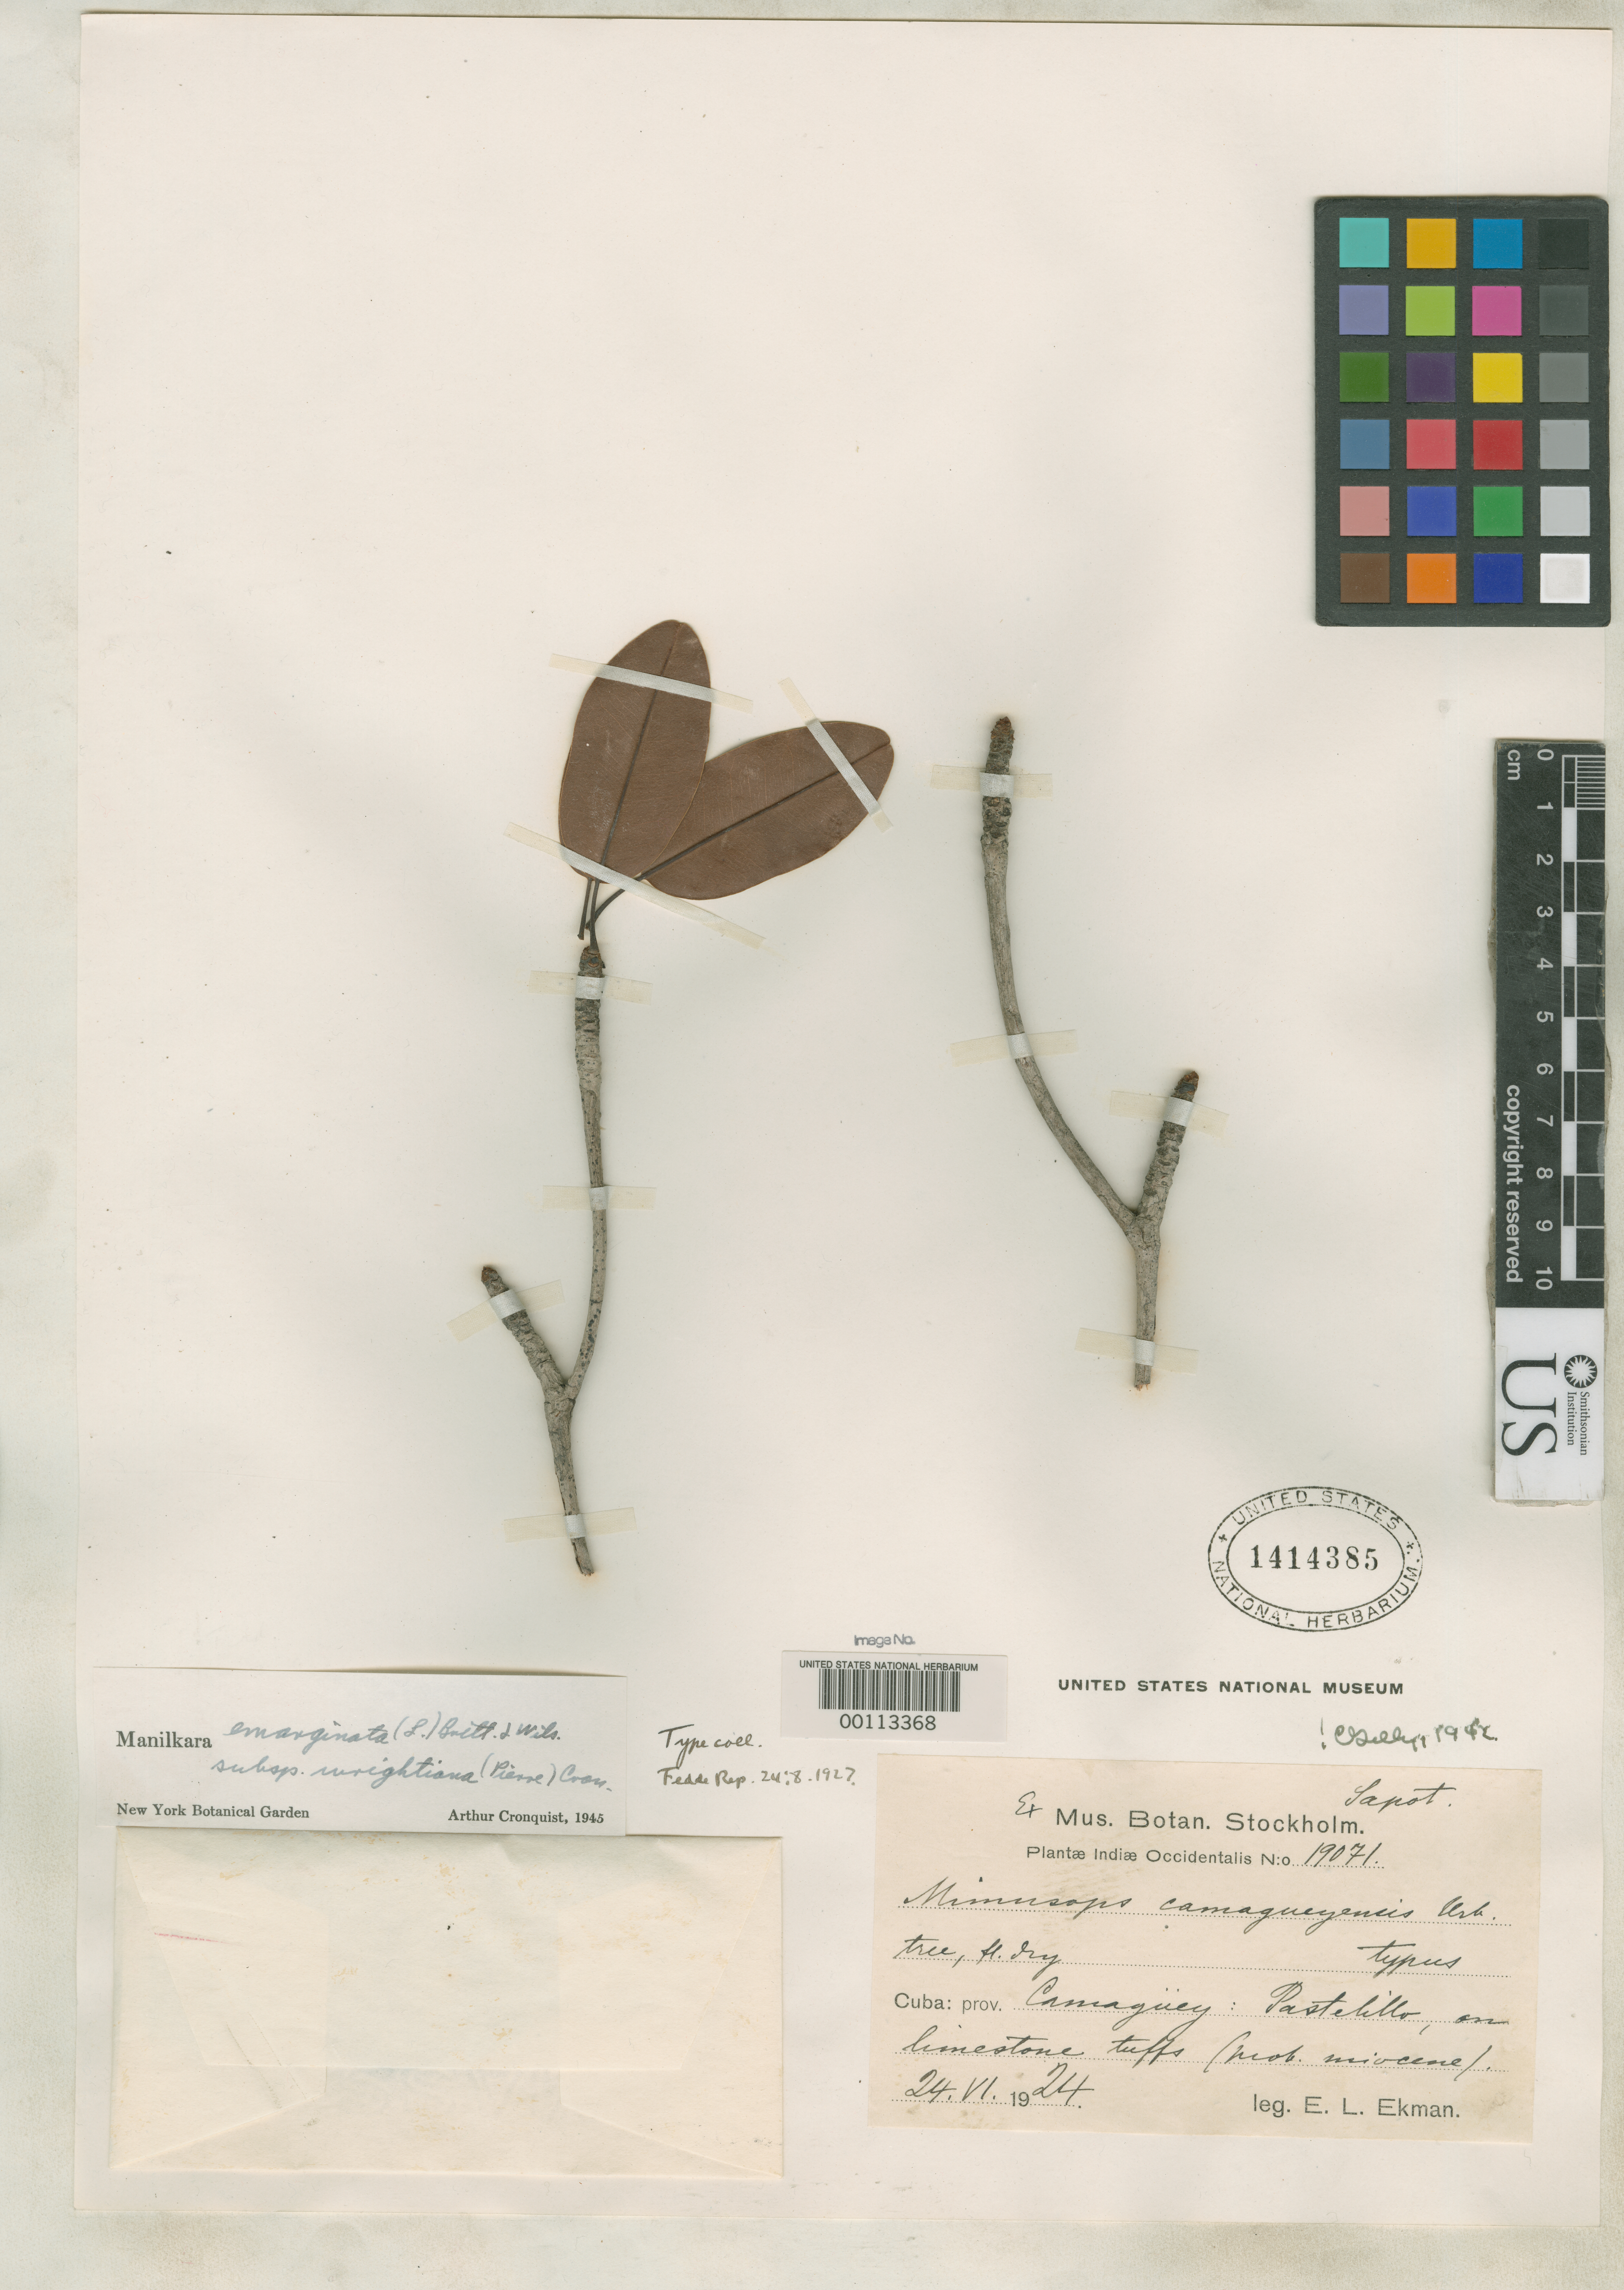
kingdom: Plantae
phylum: Tracheophyta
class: Magnoliopsida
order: Ericales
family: Sapotaceae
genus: Mimusops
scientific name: Mimusops camagueyensis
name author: Urb.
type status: Isotype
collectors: E. L. Ekman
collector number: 19071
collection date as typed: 24 Jun 1924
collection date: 1924-06-24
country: Cuba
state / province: Camagüey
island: Greater Antilles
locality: Prope Pastelillo.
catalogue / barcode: US 1414385